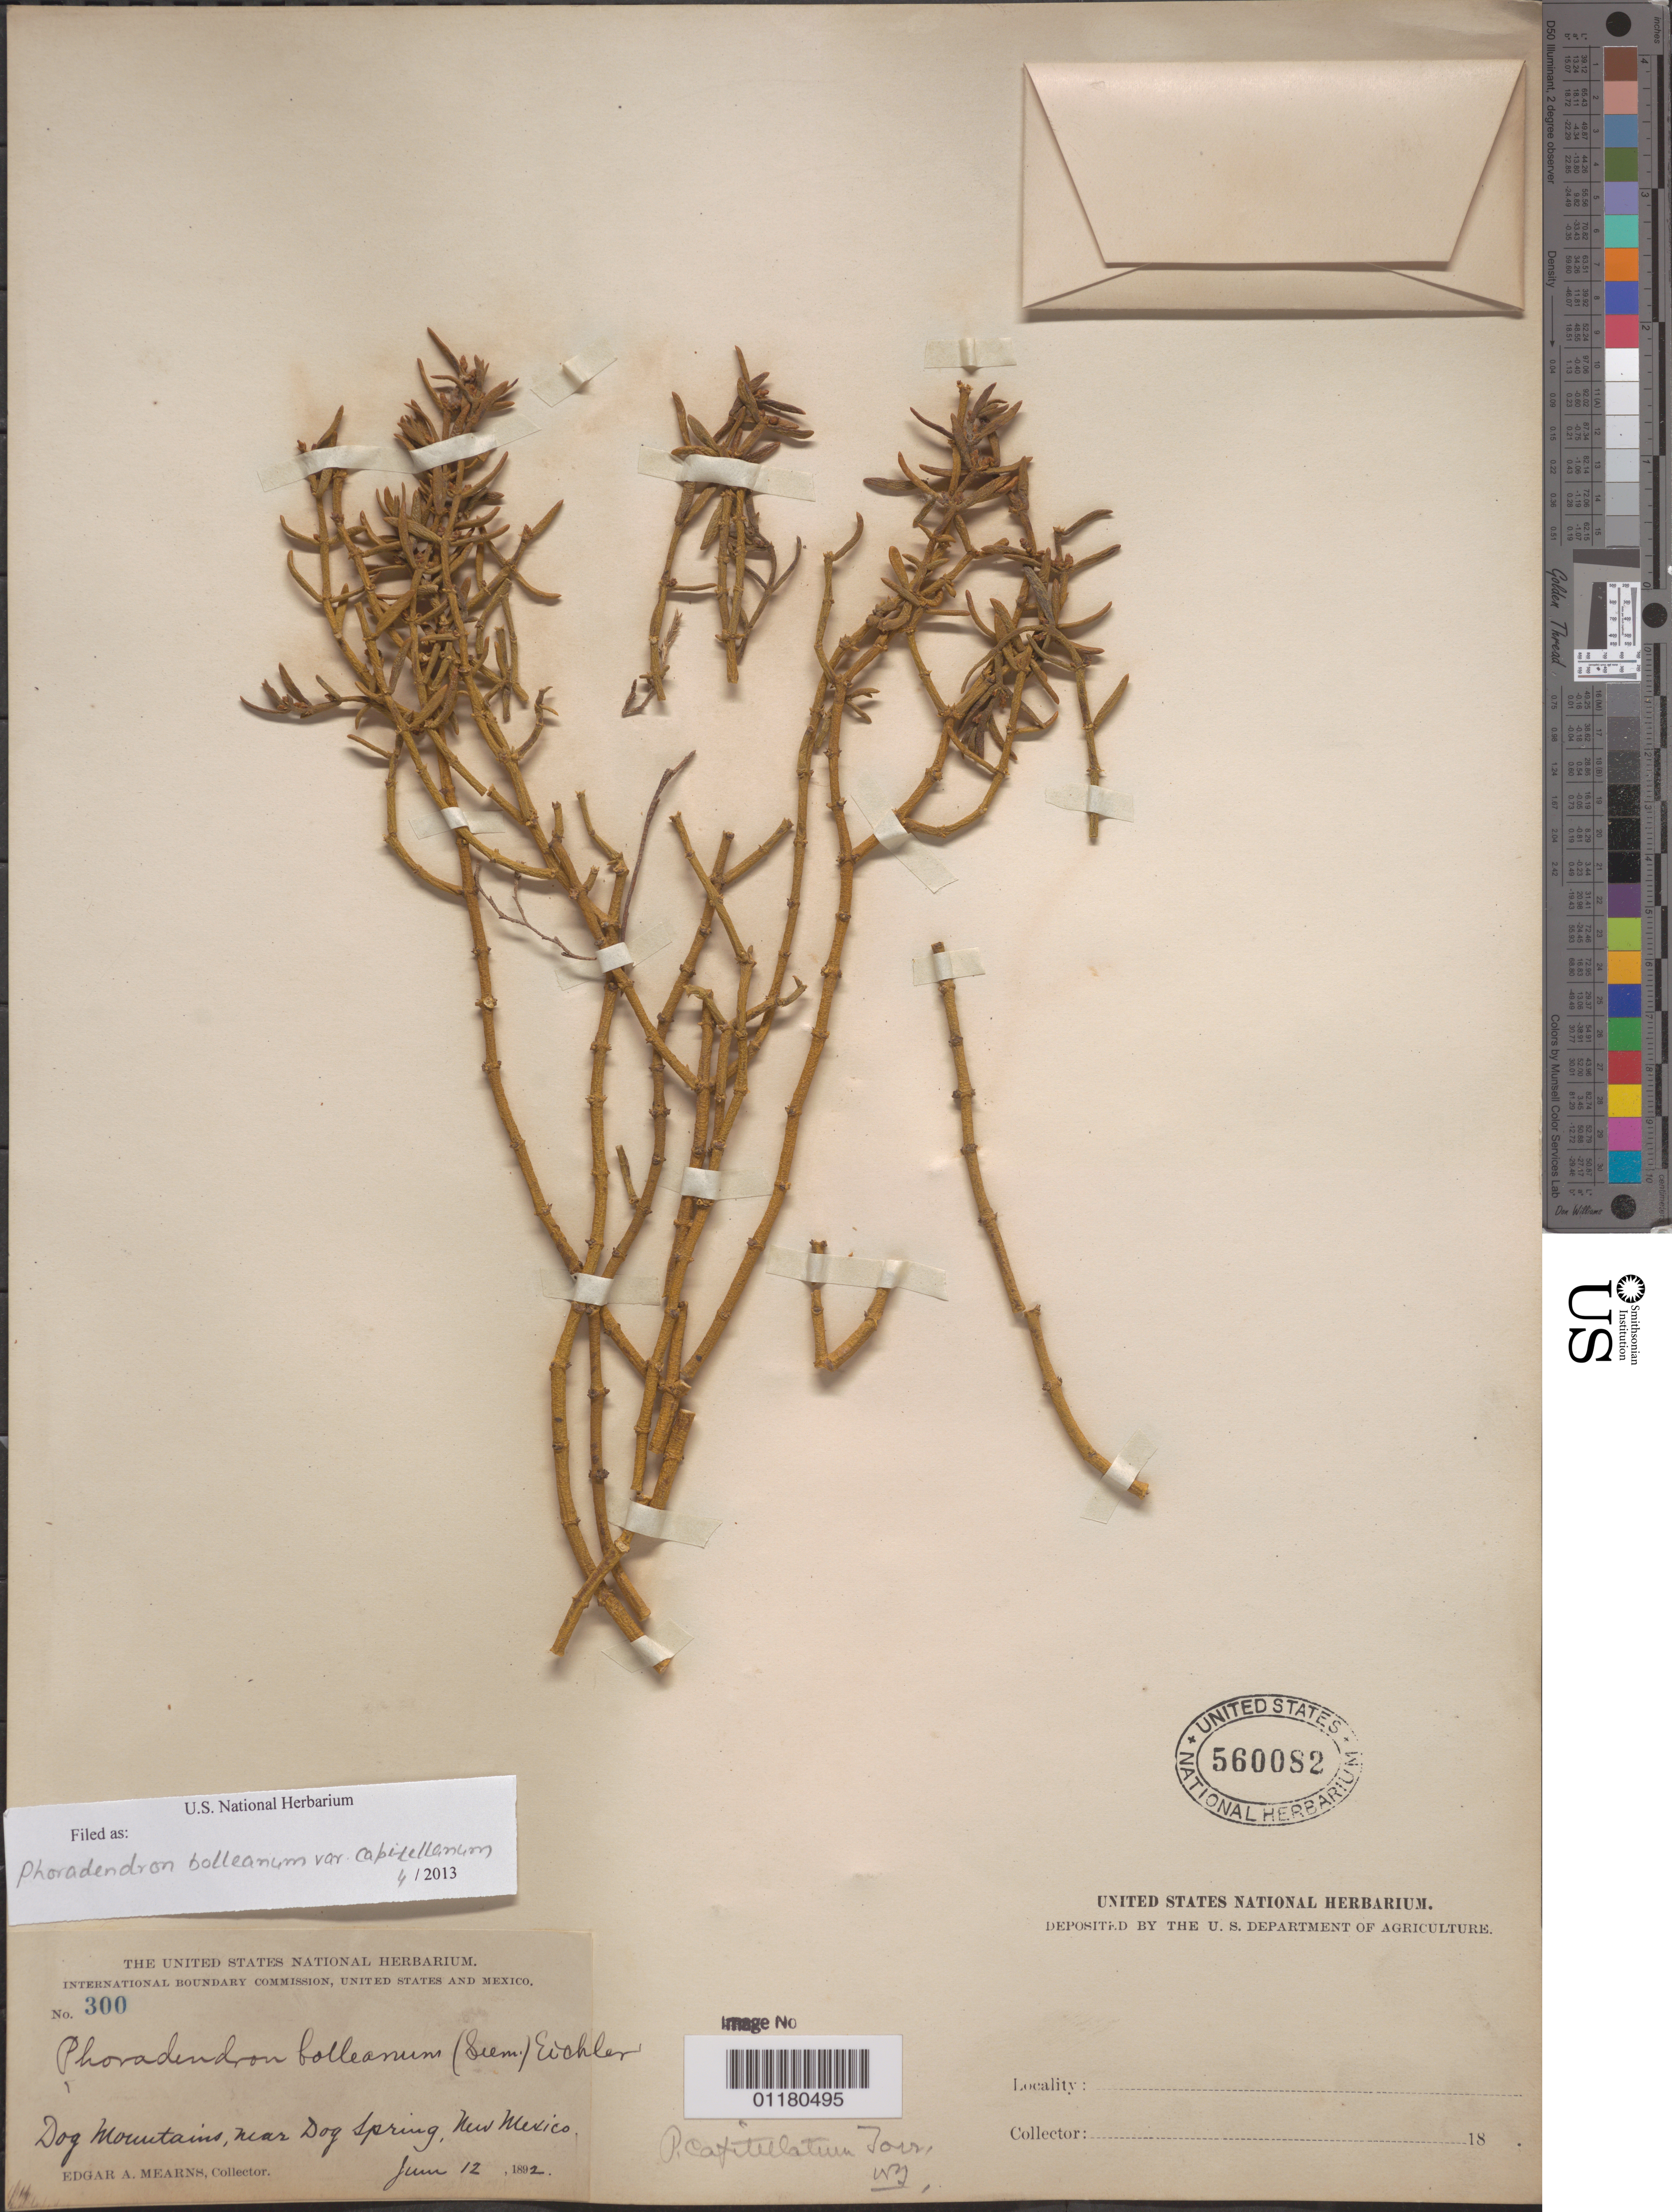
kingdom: Plantae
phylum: Tracheophyta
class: Magnoliopsida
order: Santalales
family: Viscaceae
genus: Phoradendron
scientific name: Phoradendron bolleanum var. capitellanum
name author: (Torr. ex Trel.) Kearney & Peebles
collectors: E. A. Mearns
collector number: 300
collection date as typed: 12 Jun 1892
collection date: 1892-06-12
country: United States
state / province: New Mexico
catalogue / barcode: US 560082